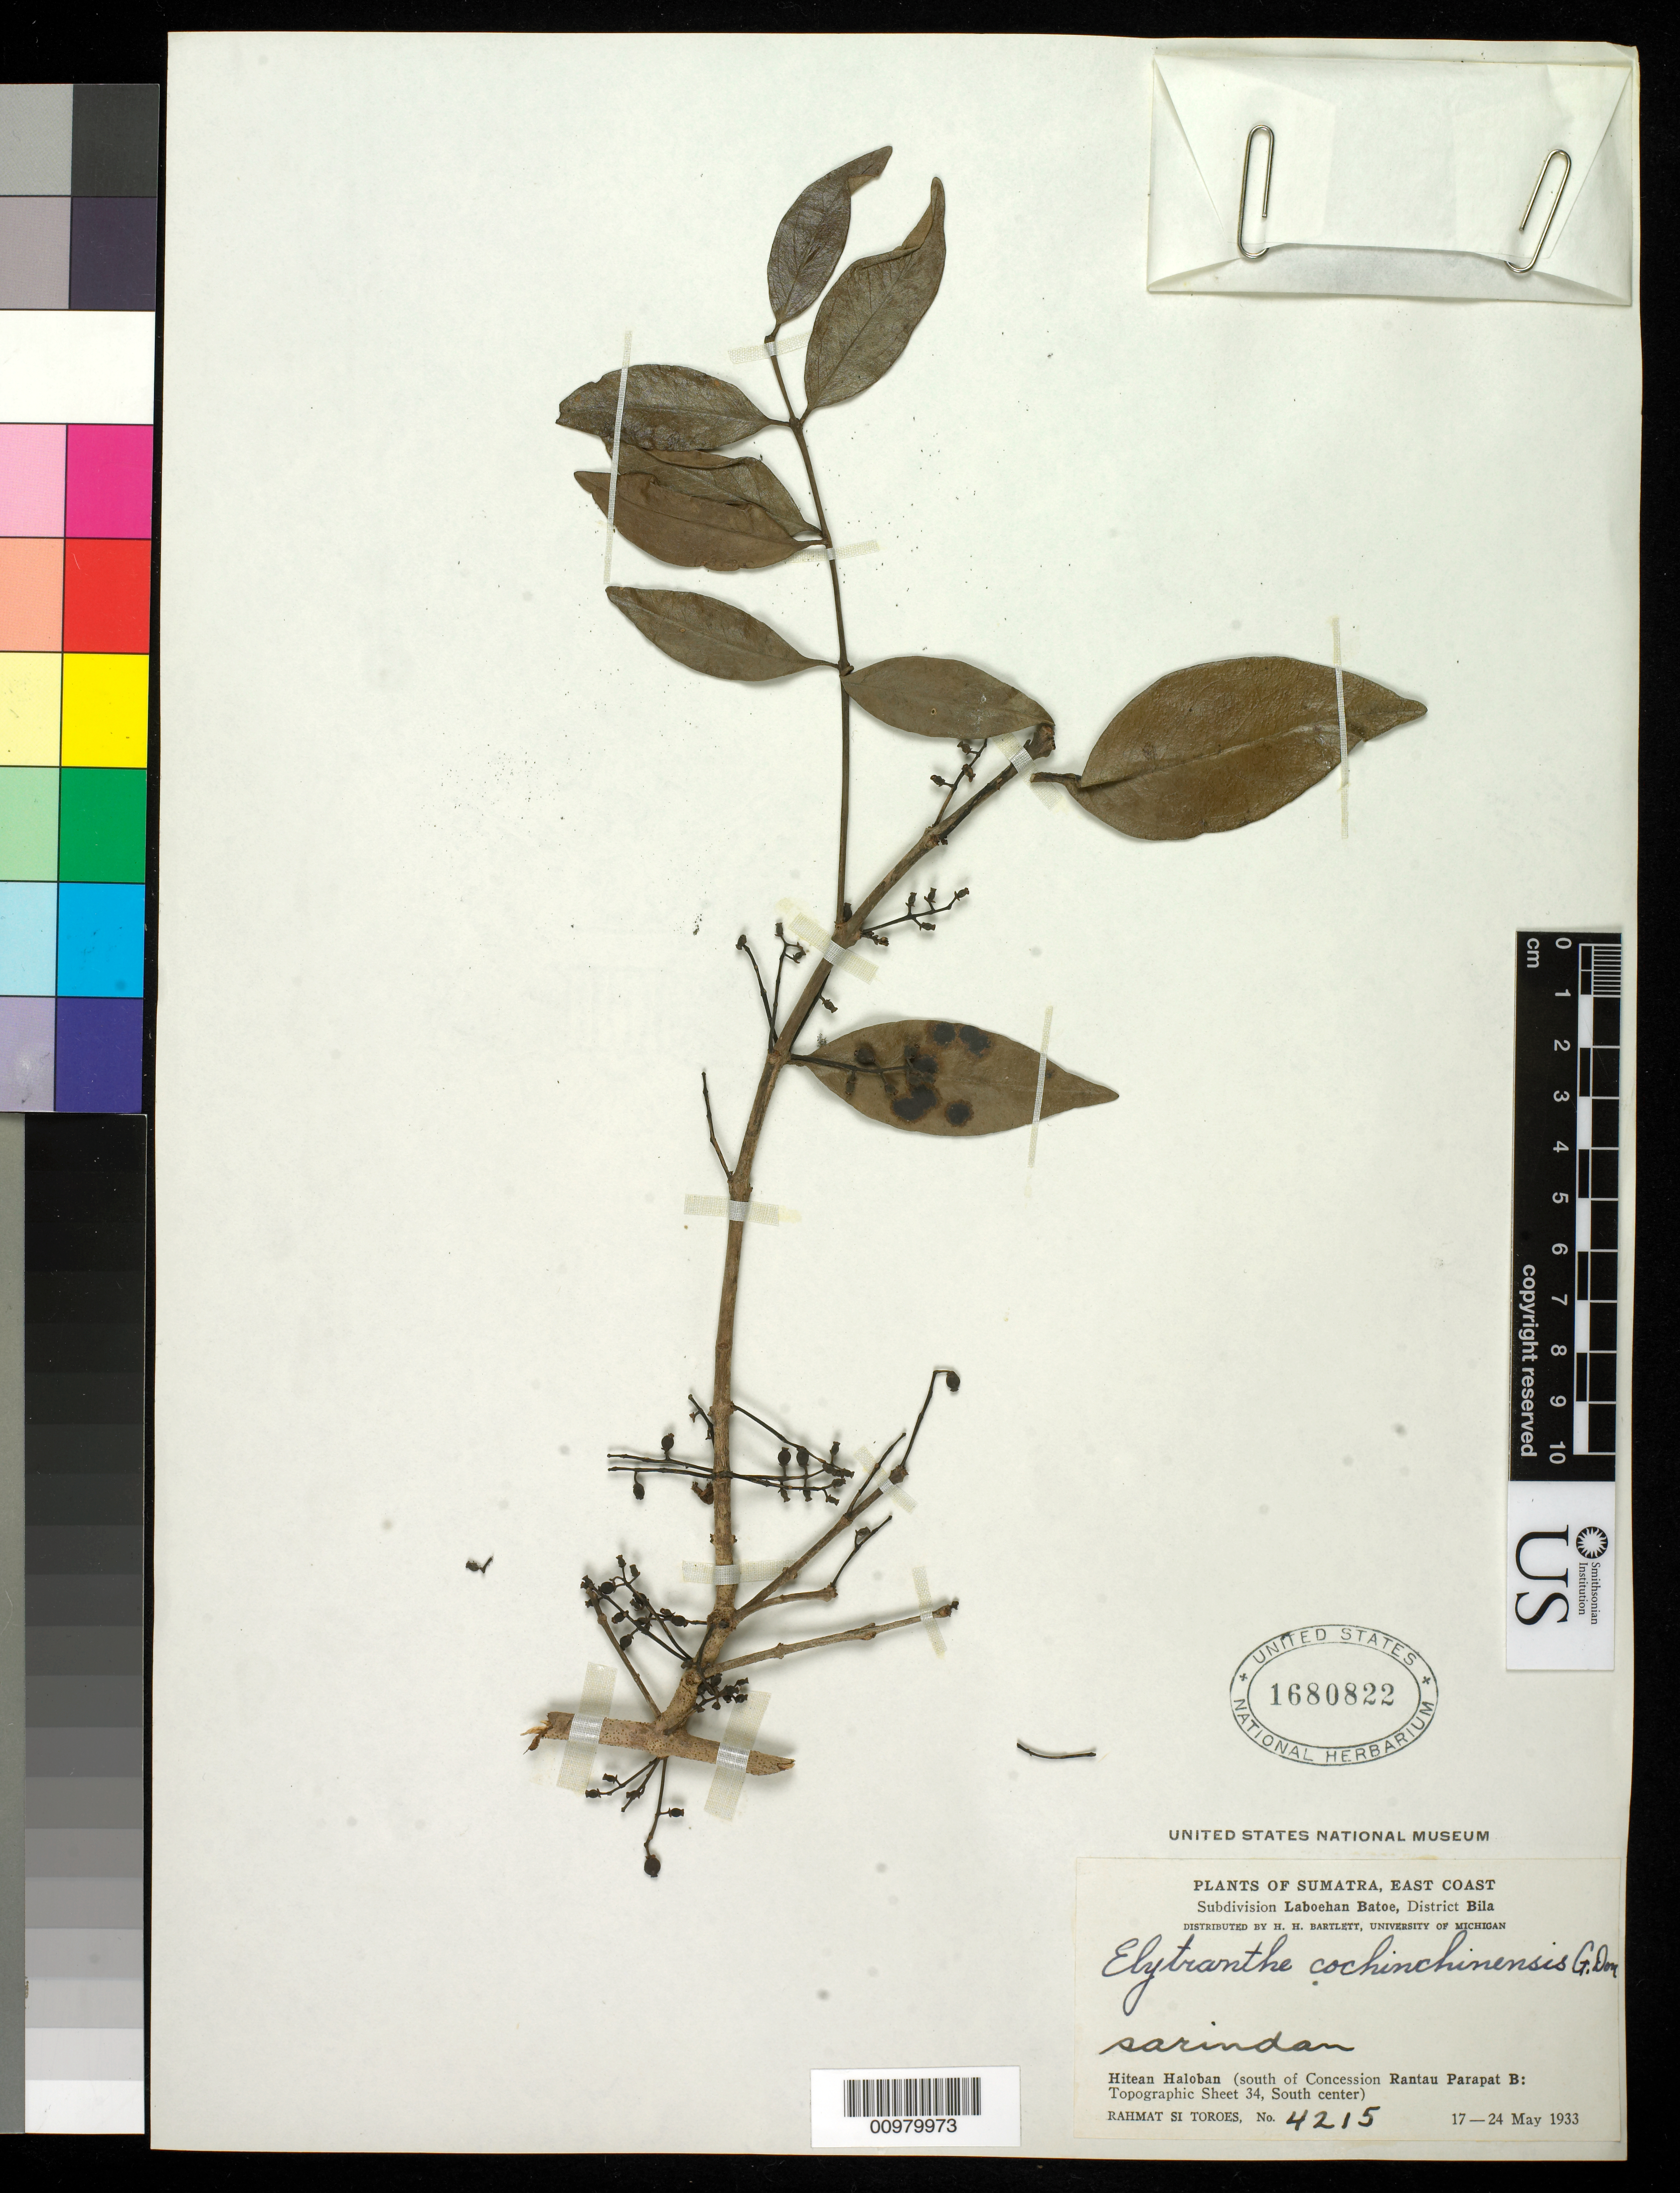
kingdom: Plantae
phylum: Tracheophyta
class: Magnoliopsida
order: Santalales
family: Loranthaceae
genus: Elytranthe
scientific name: Elytranthe cochinchinensis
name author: (Lour.) G. Don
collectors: Rahmat Si Boeea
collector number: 4215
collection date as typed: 17 May 1933 to 24 May 1933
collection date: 1933-05-17/1933-05-24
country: Indonesia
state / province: Sumatra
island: Sumatra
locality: Hitean Haloban (south of Concession Rantau Parapat)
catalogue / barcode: US 1680822